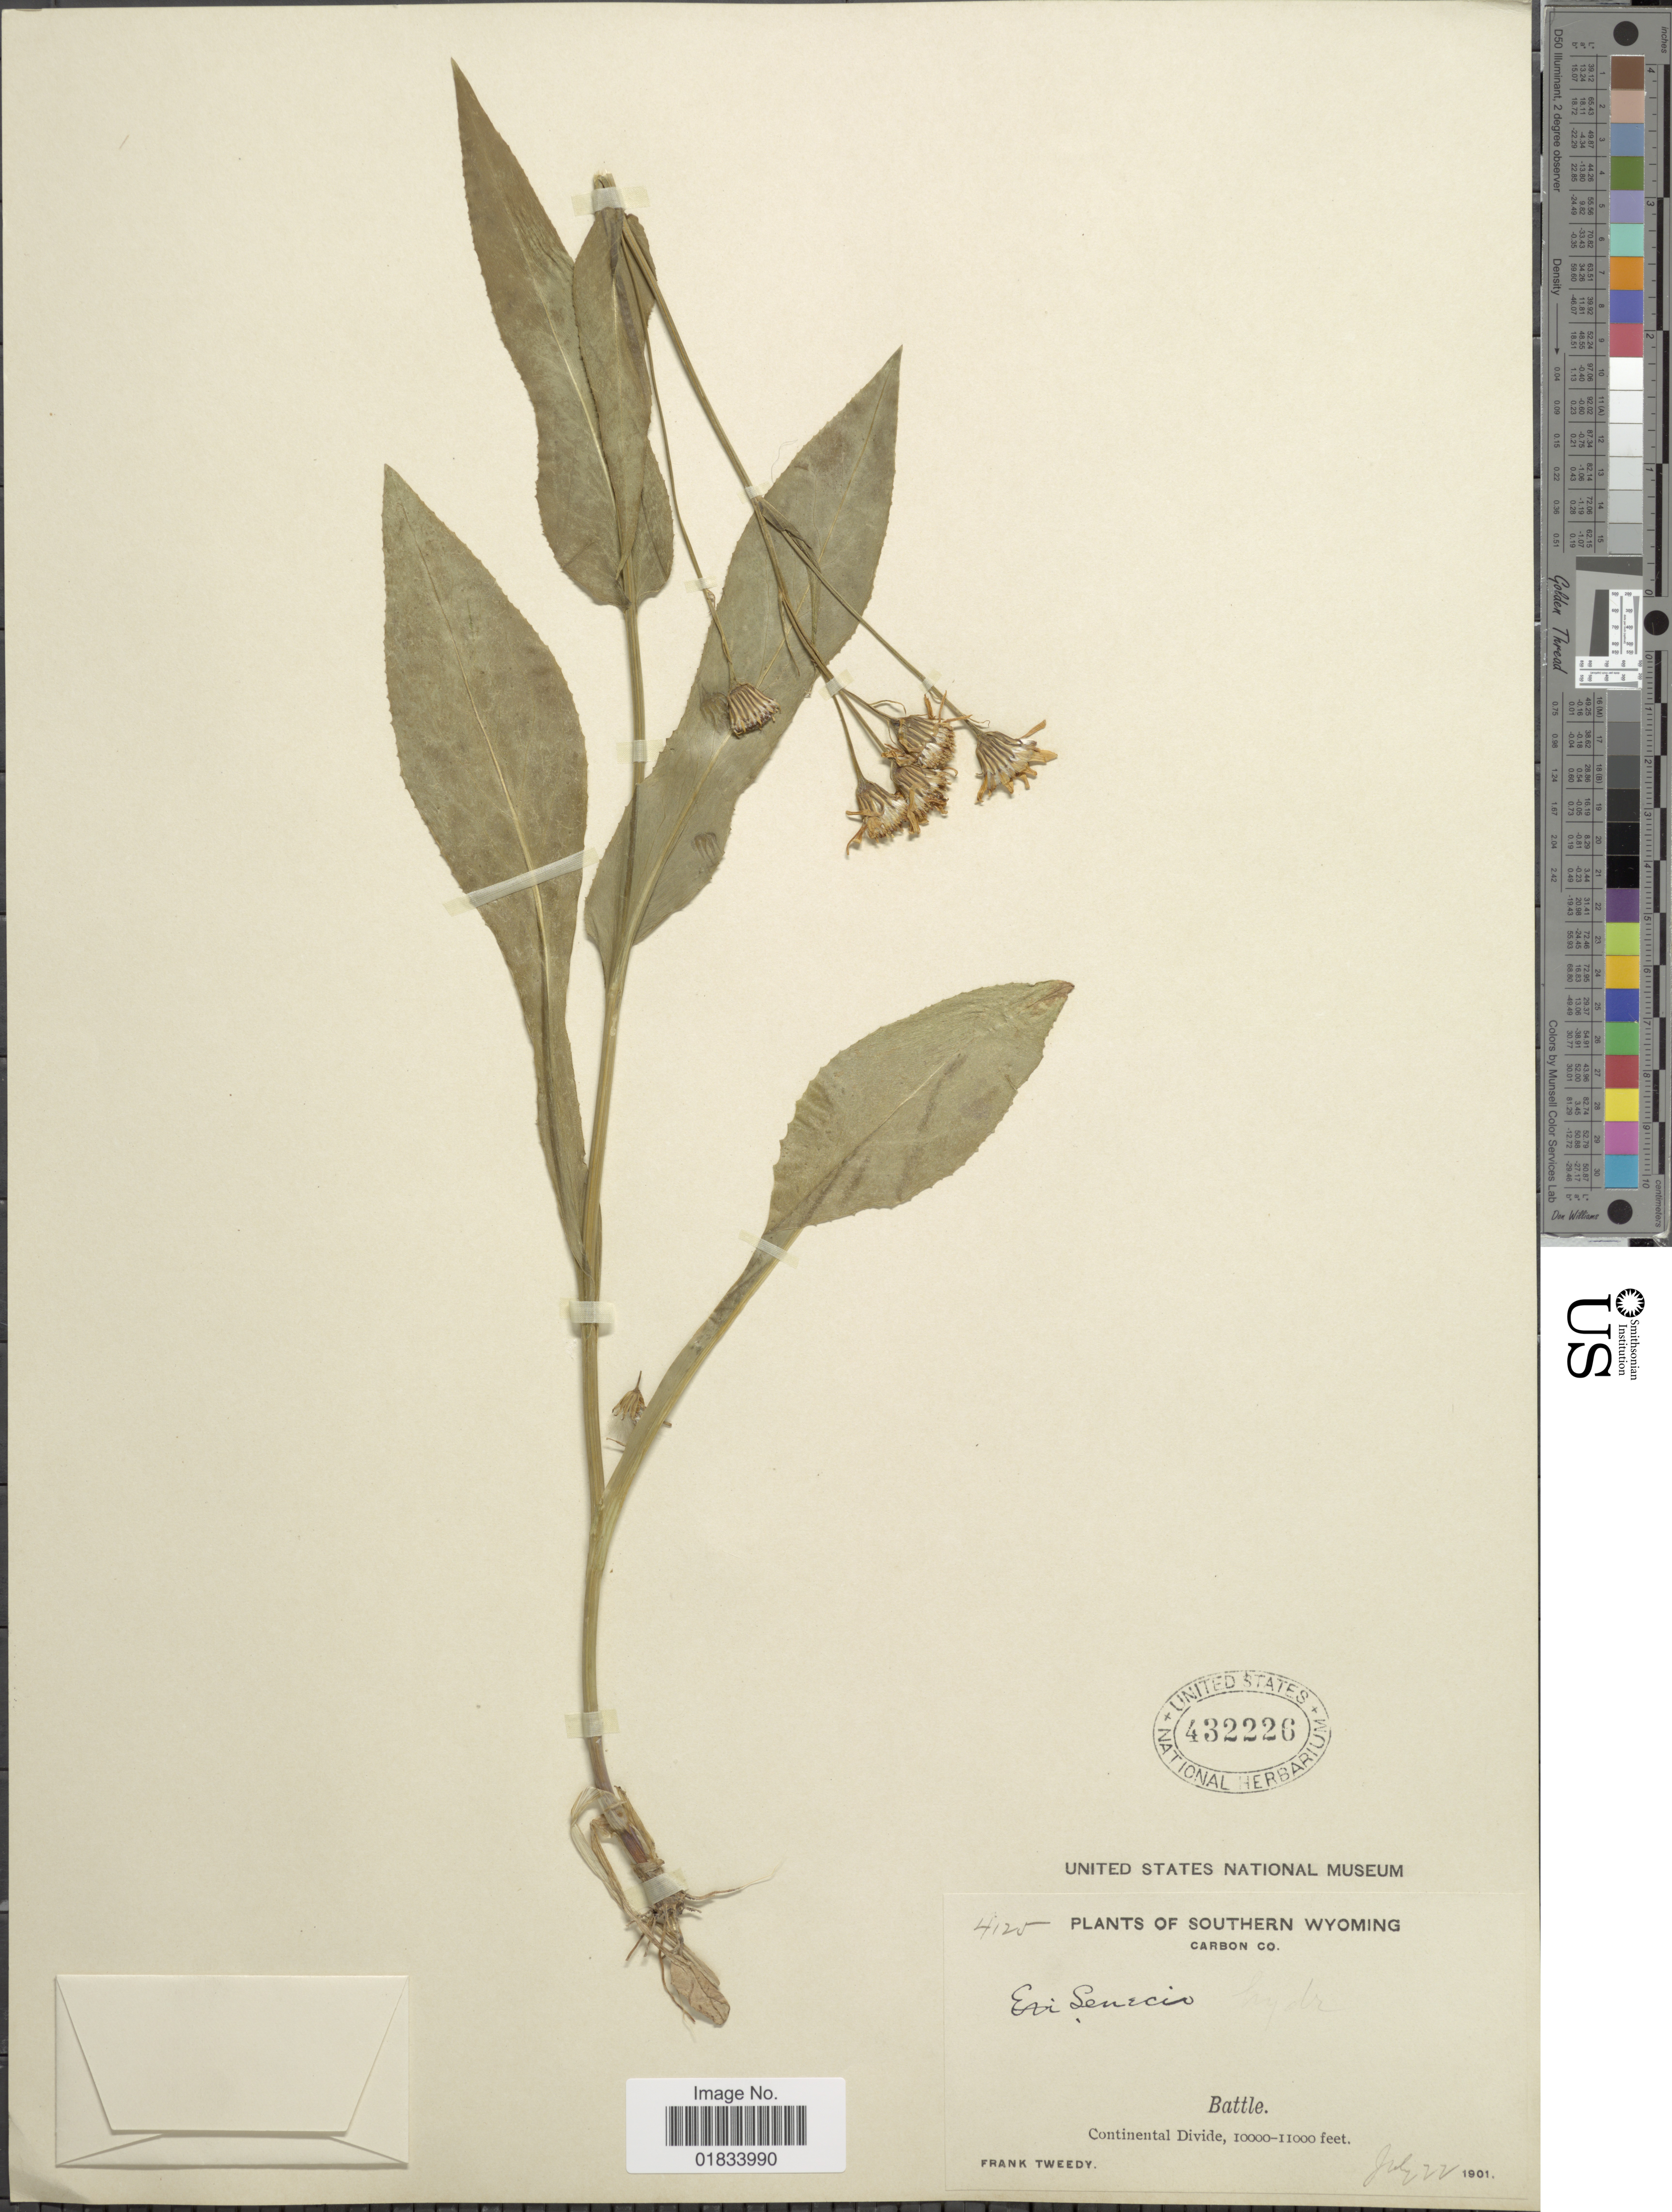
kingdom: Plantae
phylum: Tracheophyta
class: Magnoliopsida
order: Asterales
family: Asteraceae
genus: Senecio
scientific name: Senecio hydrophilus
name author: Nutt.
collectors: F. Tweedy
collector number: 4120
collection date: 1901-07-22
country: United States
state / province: Wyoming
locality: Southern Wyoming, Carbon Co. Battle, Continental Divide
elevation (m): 3048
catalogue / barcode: US 432226